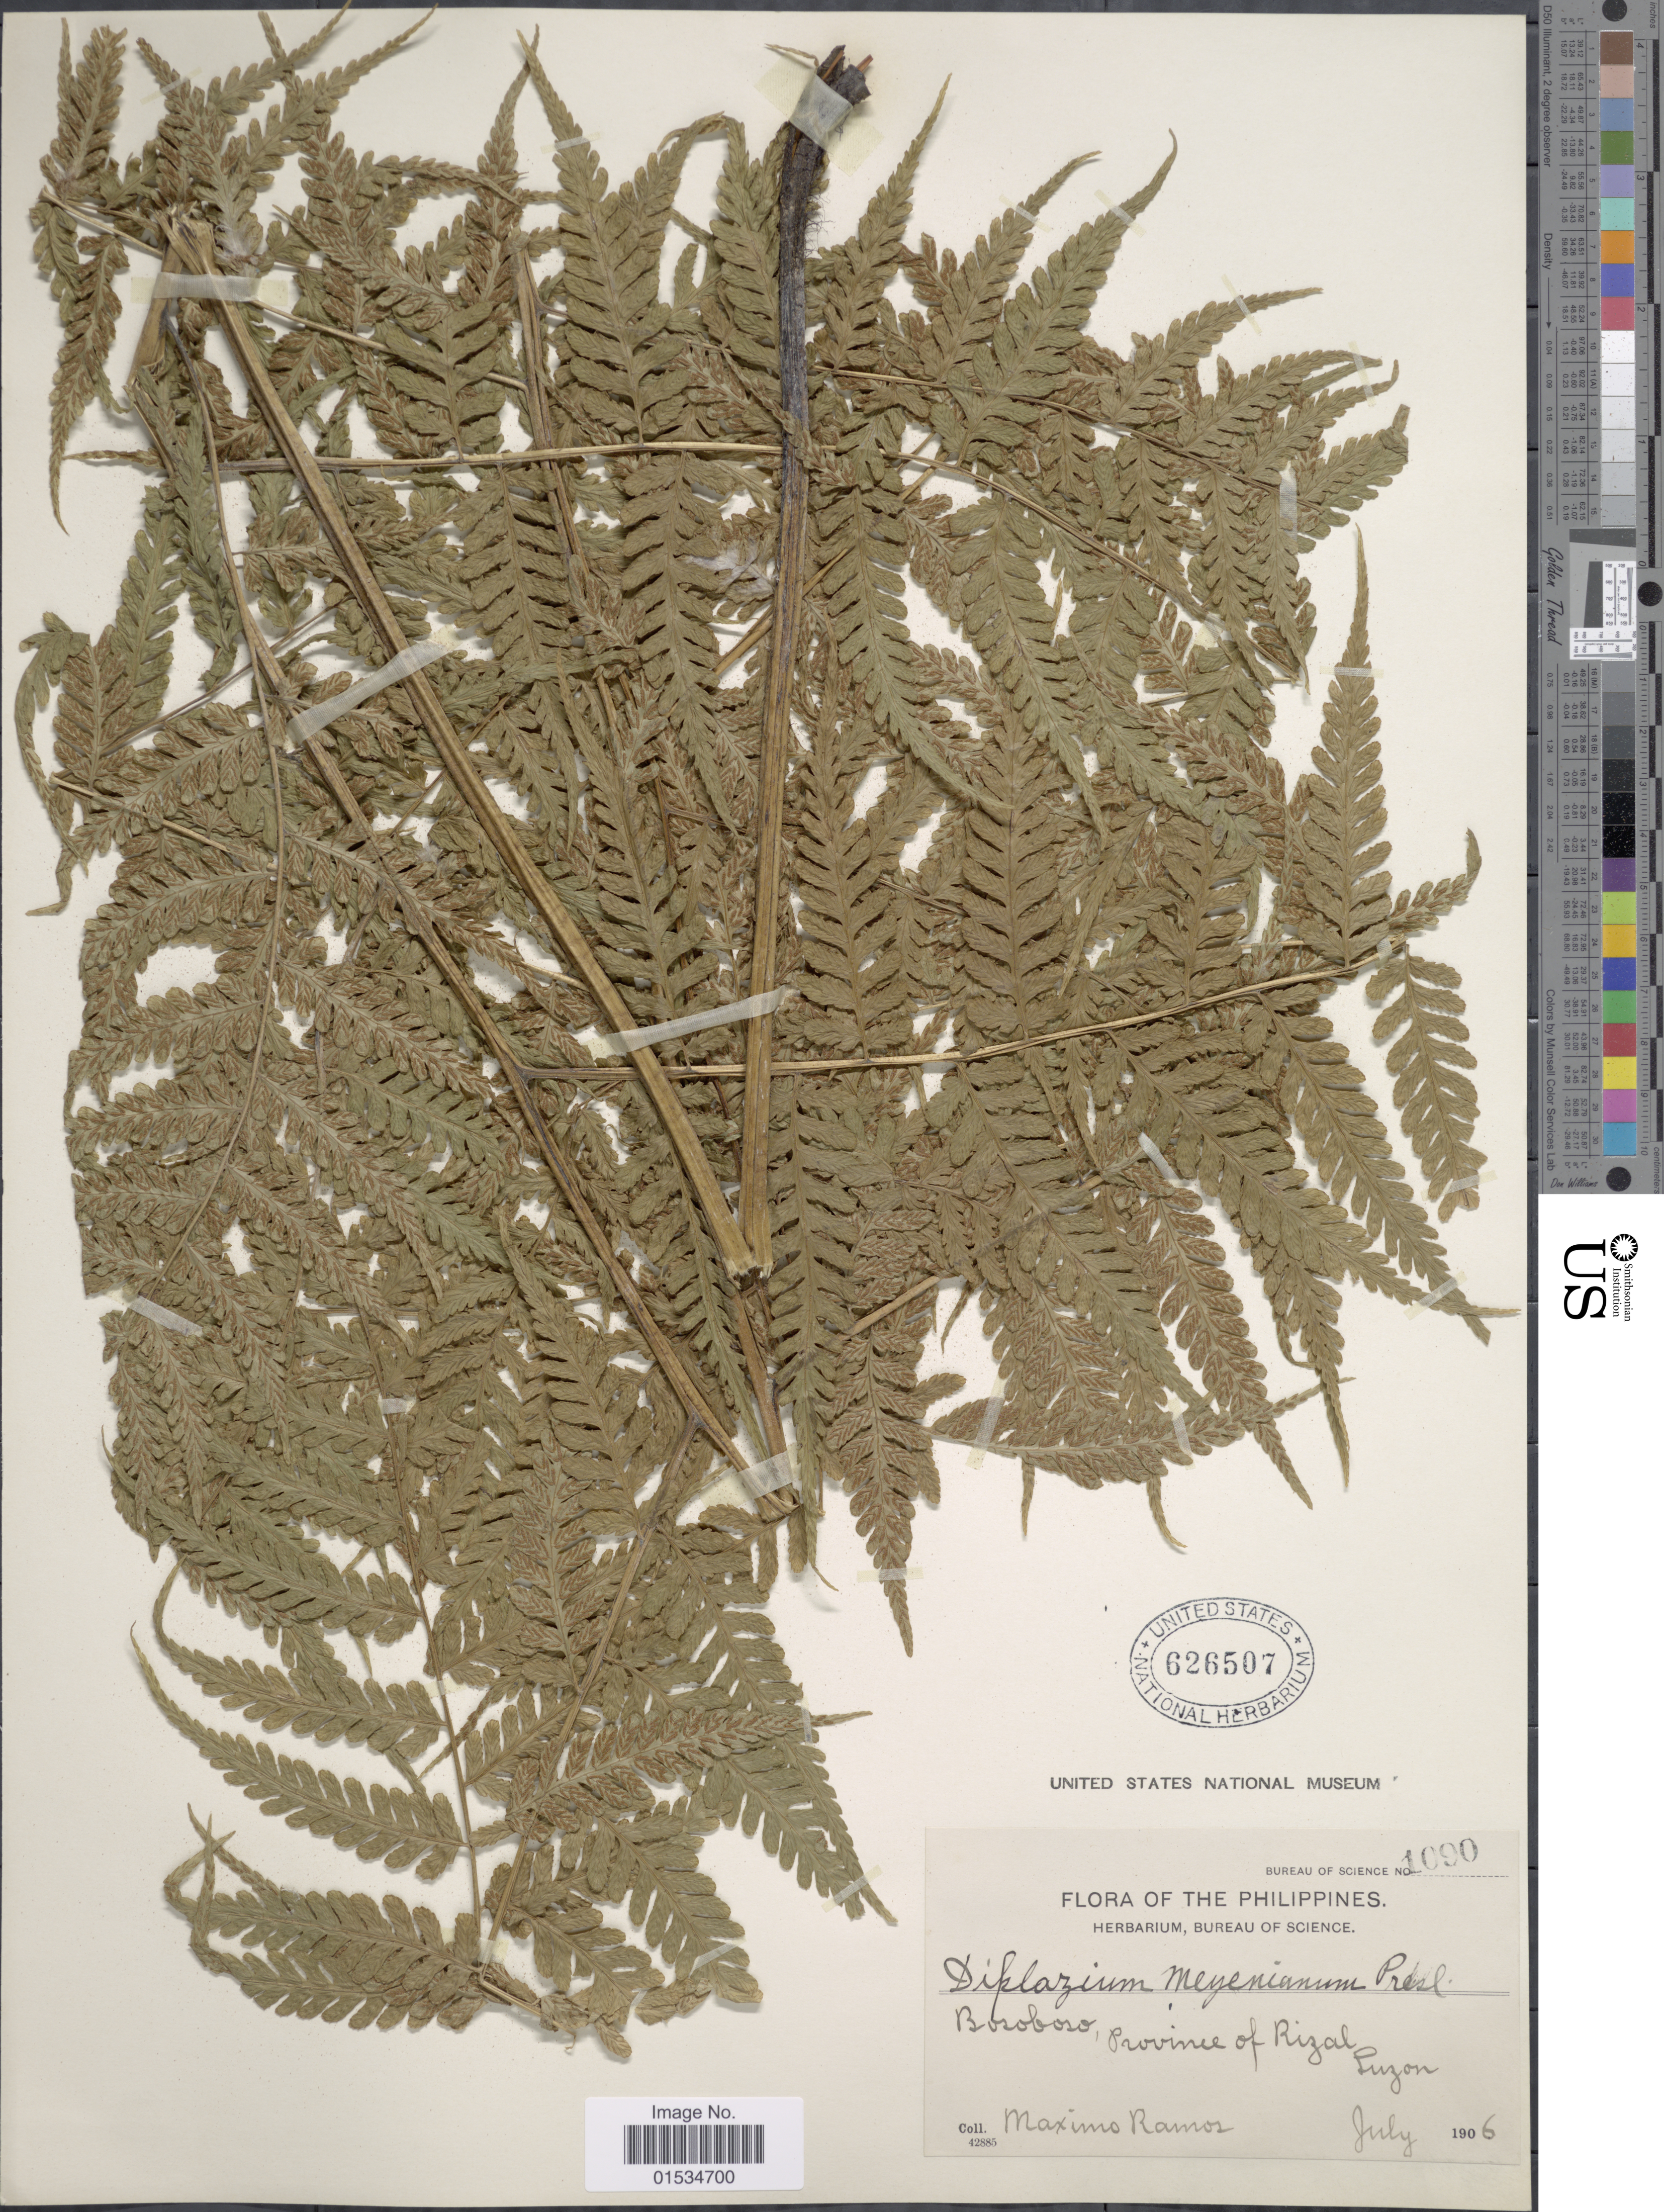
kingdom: Plantae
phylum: Tracheophyta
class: Polypodiopsida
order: Polypodiales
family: Athyriaceae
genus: Diplazium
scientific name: Diplazium caudatum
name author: J. Sm. ex C. Chr.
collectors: M. Ramos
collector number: Bureau of Science 1090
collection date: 1906-07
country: Philippines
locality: Boroboro, Province of Rizal, Luzon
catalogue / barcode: US 626507